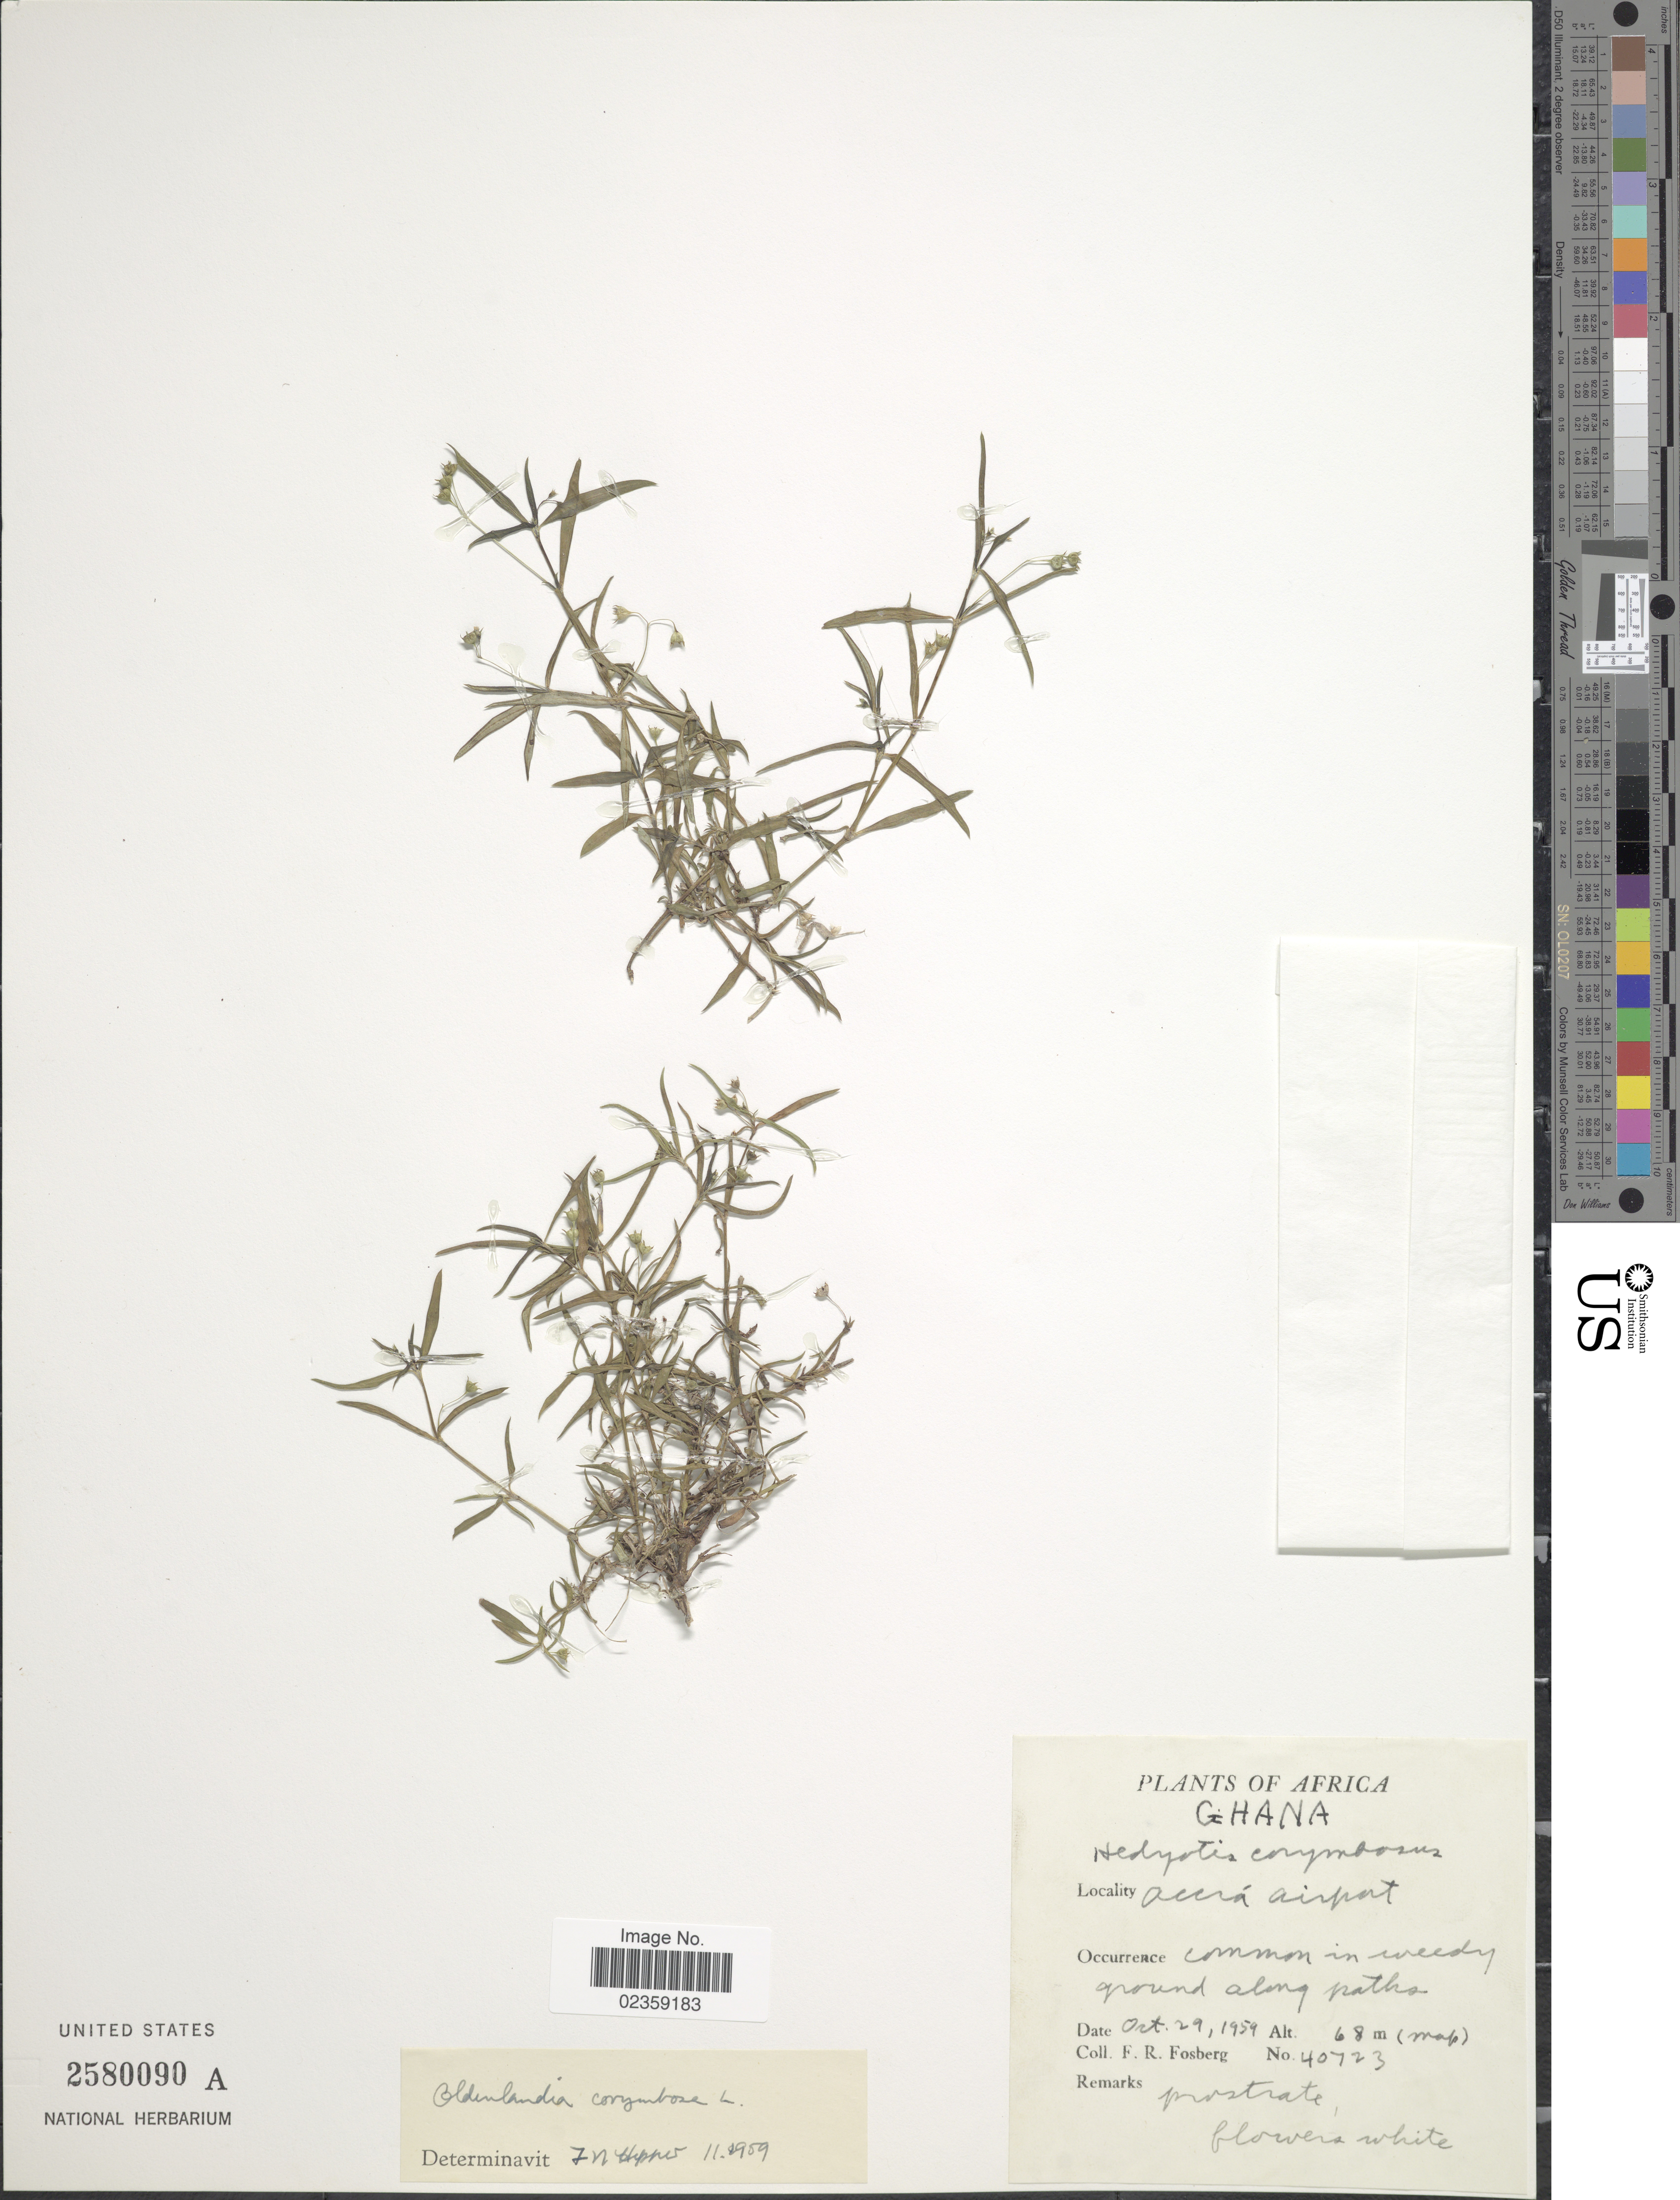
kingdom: Plantae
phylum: Tracheophyta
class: Magnoliopsida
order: Gentianales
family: Rubiaceae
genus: Oldenlandia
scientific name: Oldenlandia corymbosa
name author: L.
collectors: F. R. Fosberg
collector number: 40723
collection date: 1959-10-29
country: Ghana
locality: Accrá airport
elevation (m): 68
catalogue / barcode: US 2580090A